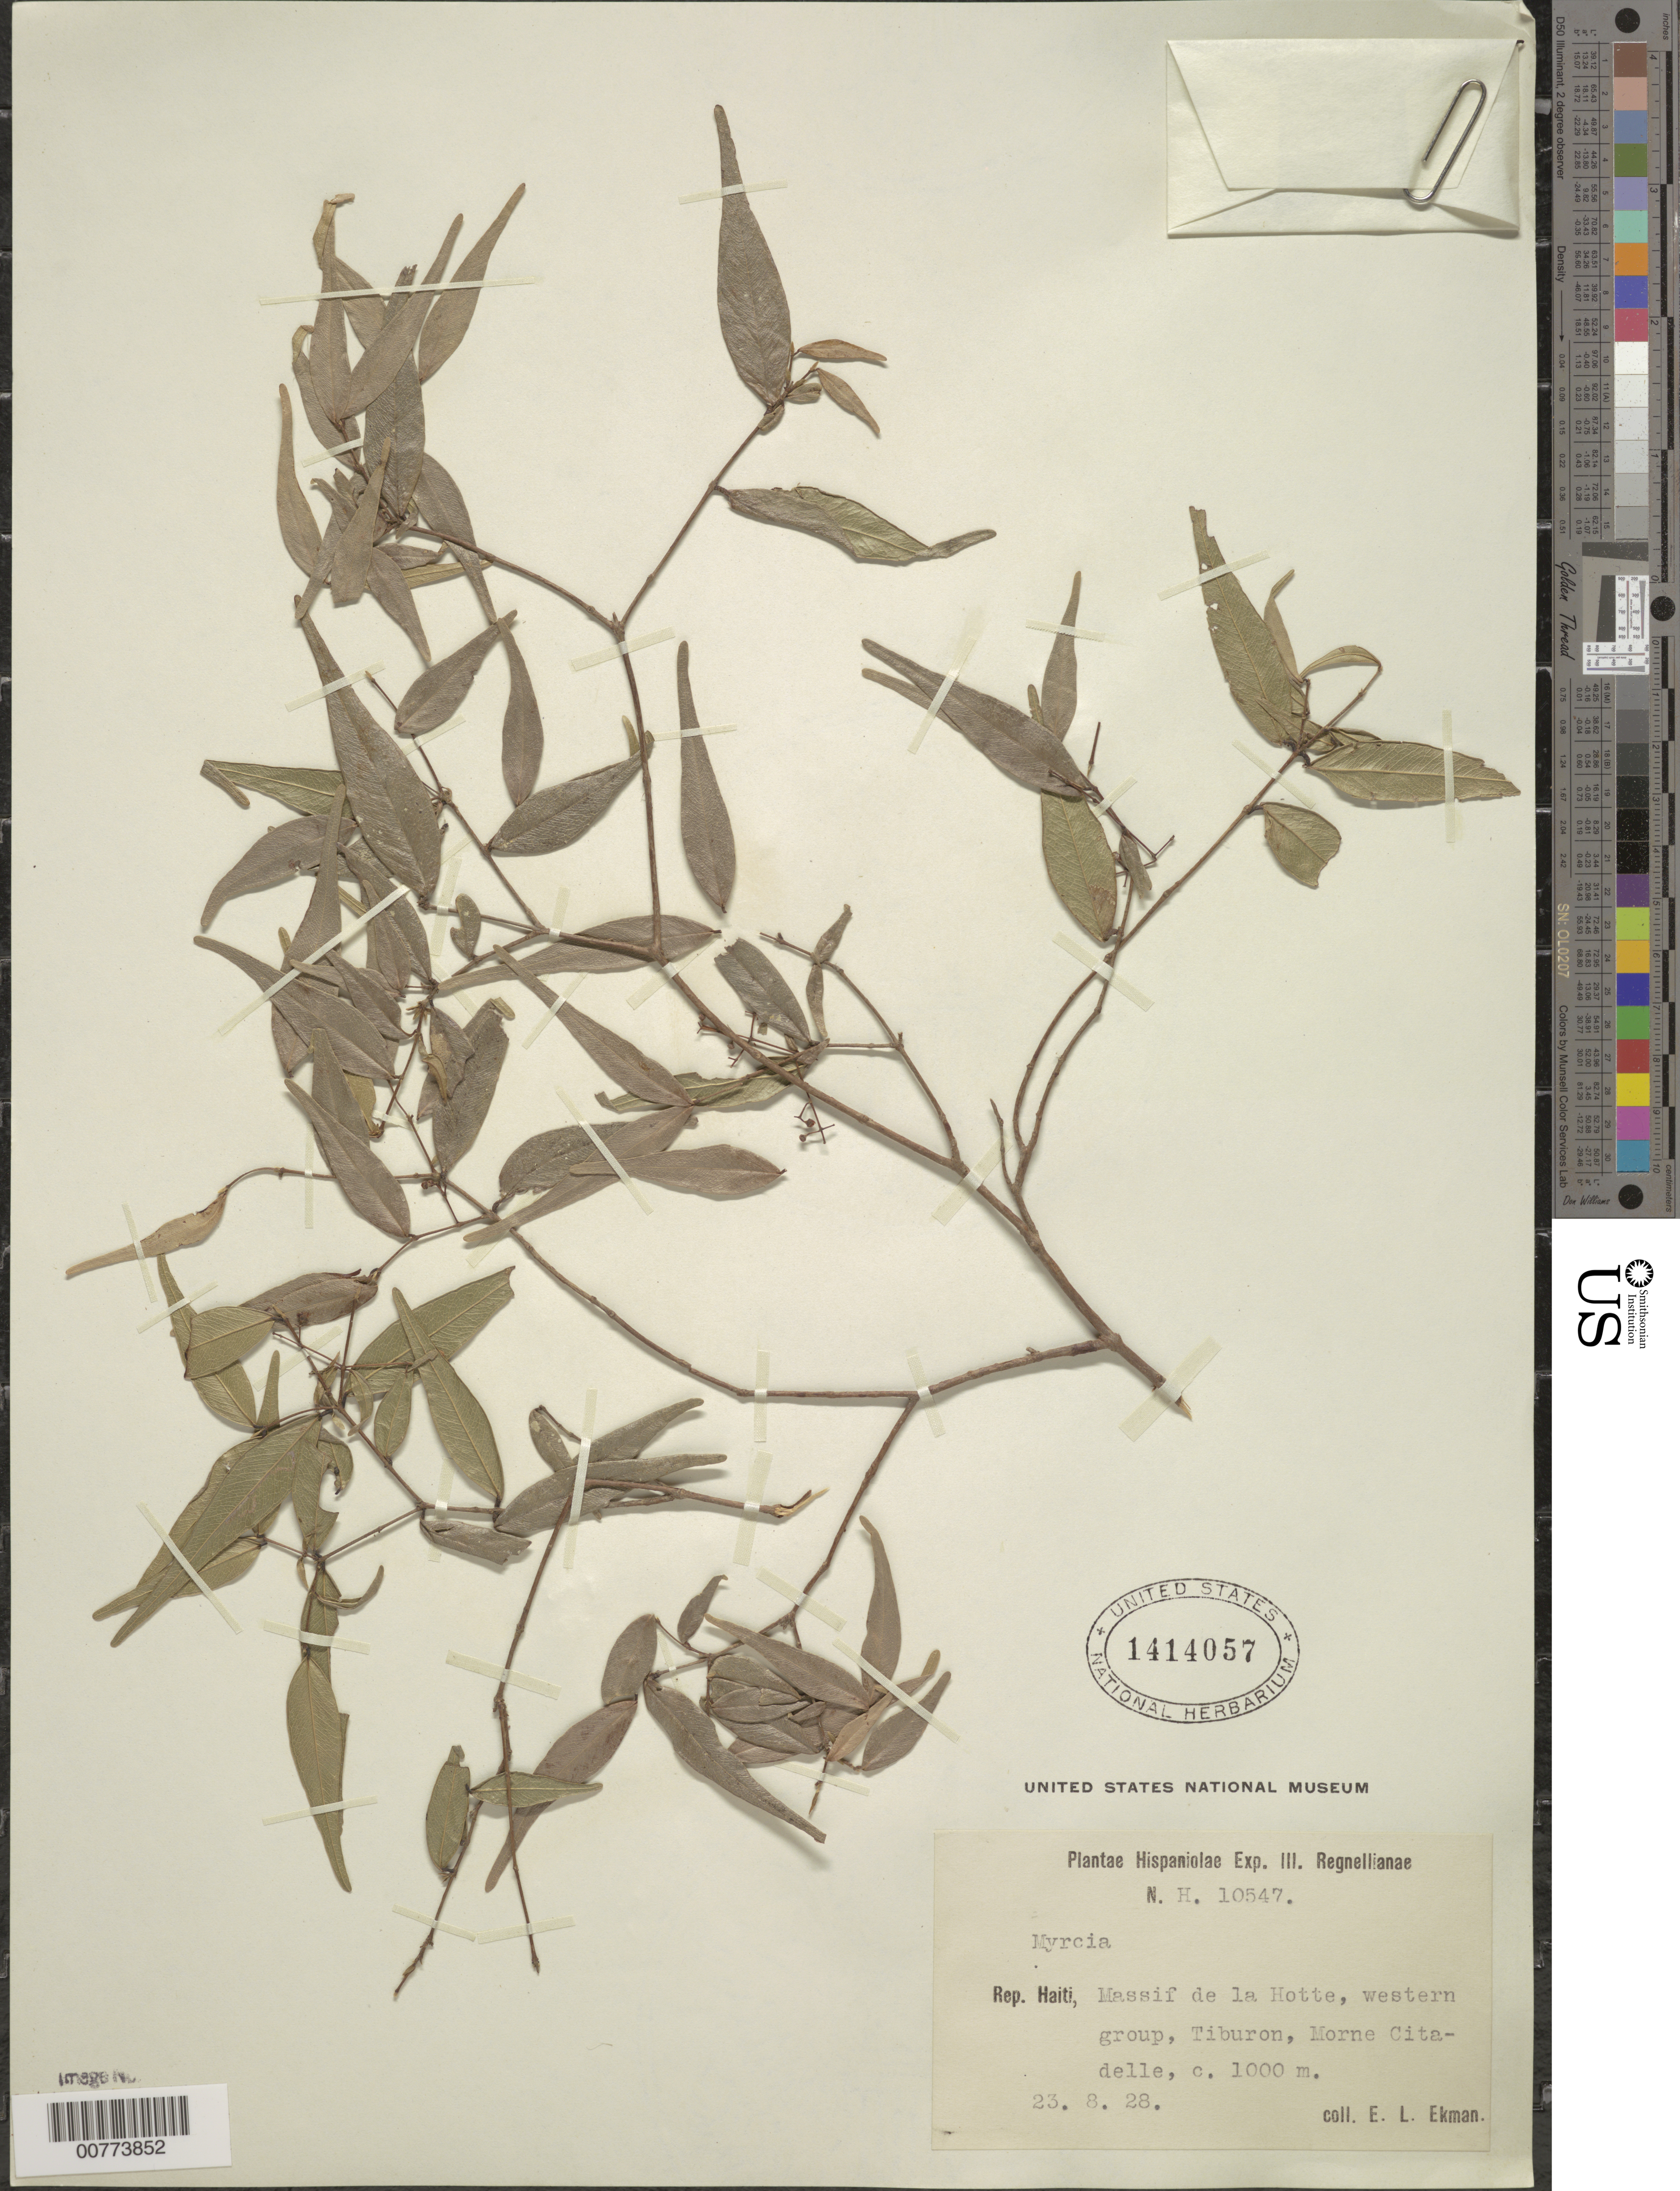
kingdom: Plantae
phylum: Tracheophyta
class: Magnoliopsida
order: Myrtales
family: Myrtaceae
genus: Myrcia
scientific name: Myrcia sp.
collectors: E. L. Ekman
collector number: H 10547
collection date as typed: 23 Aug 1928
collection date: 1928-08-23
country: Haiti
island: Hispaniola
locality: Massif de la Hotte, western group, Tiburón, Morne Citadelle.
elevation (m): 1000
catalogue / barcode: US 1414057